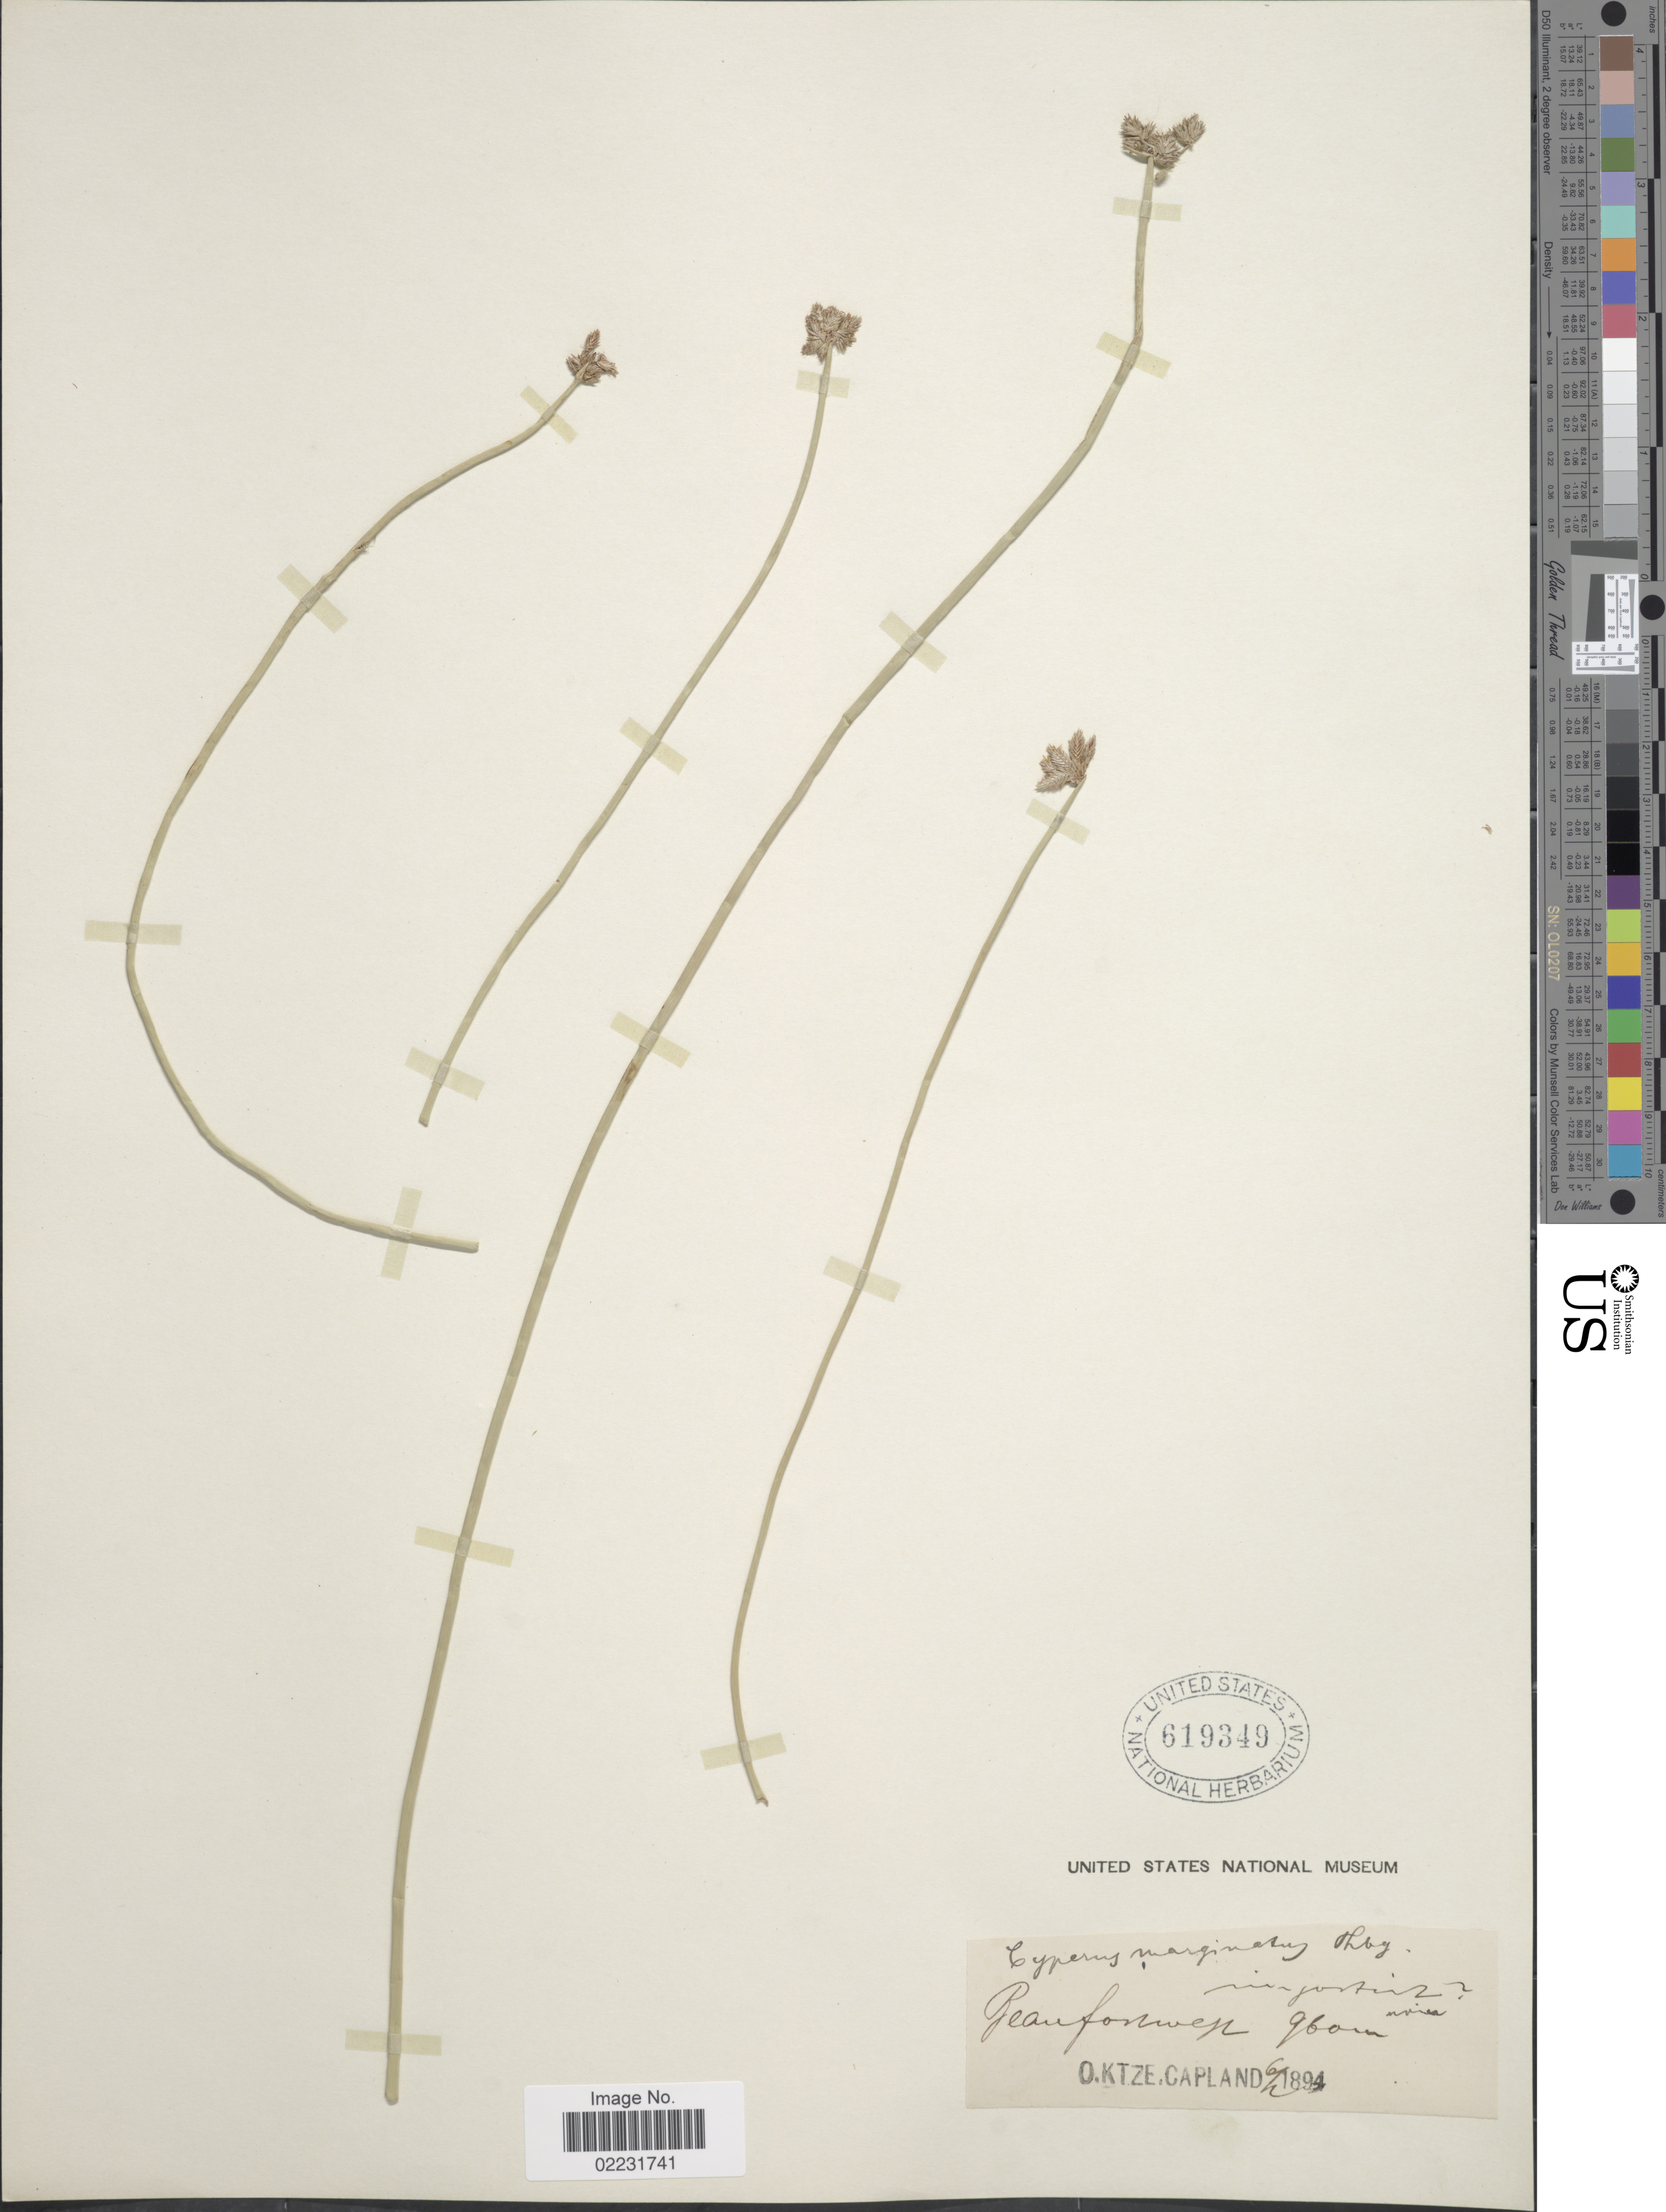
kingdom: Plantae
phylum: Tracheophyta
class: Liliopsida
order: Poales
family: Cyperaceae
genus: Cyperus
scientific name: Cyperus marginatus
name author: Thunb.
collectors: O. Ktze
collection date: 1894-02-06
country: South Africa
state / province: Western Cape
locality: Beaufort west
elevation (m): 960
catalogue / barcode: US 619349